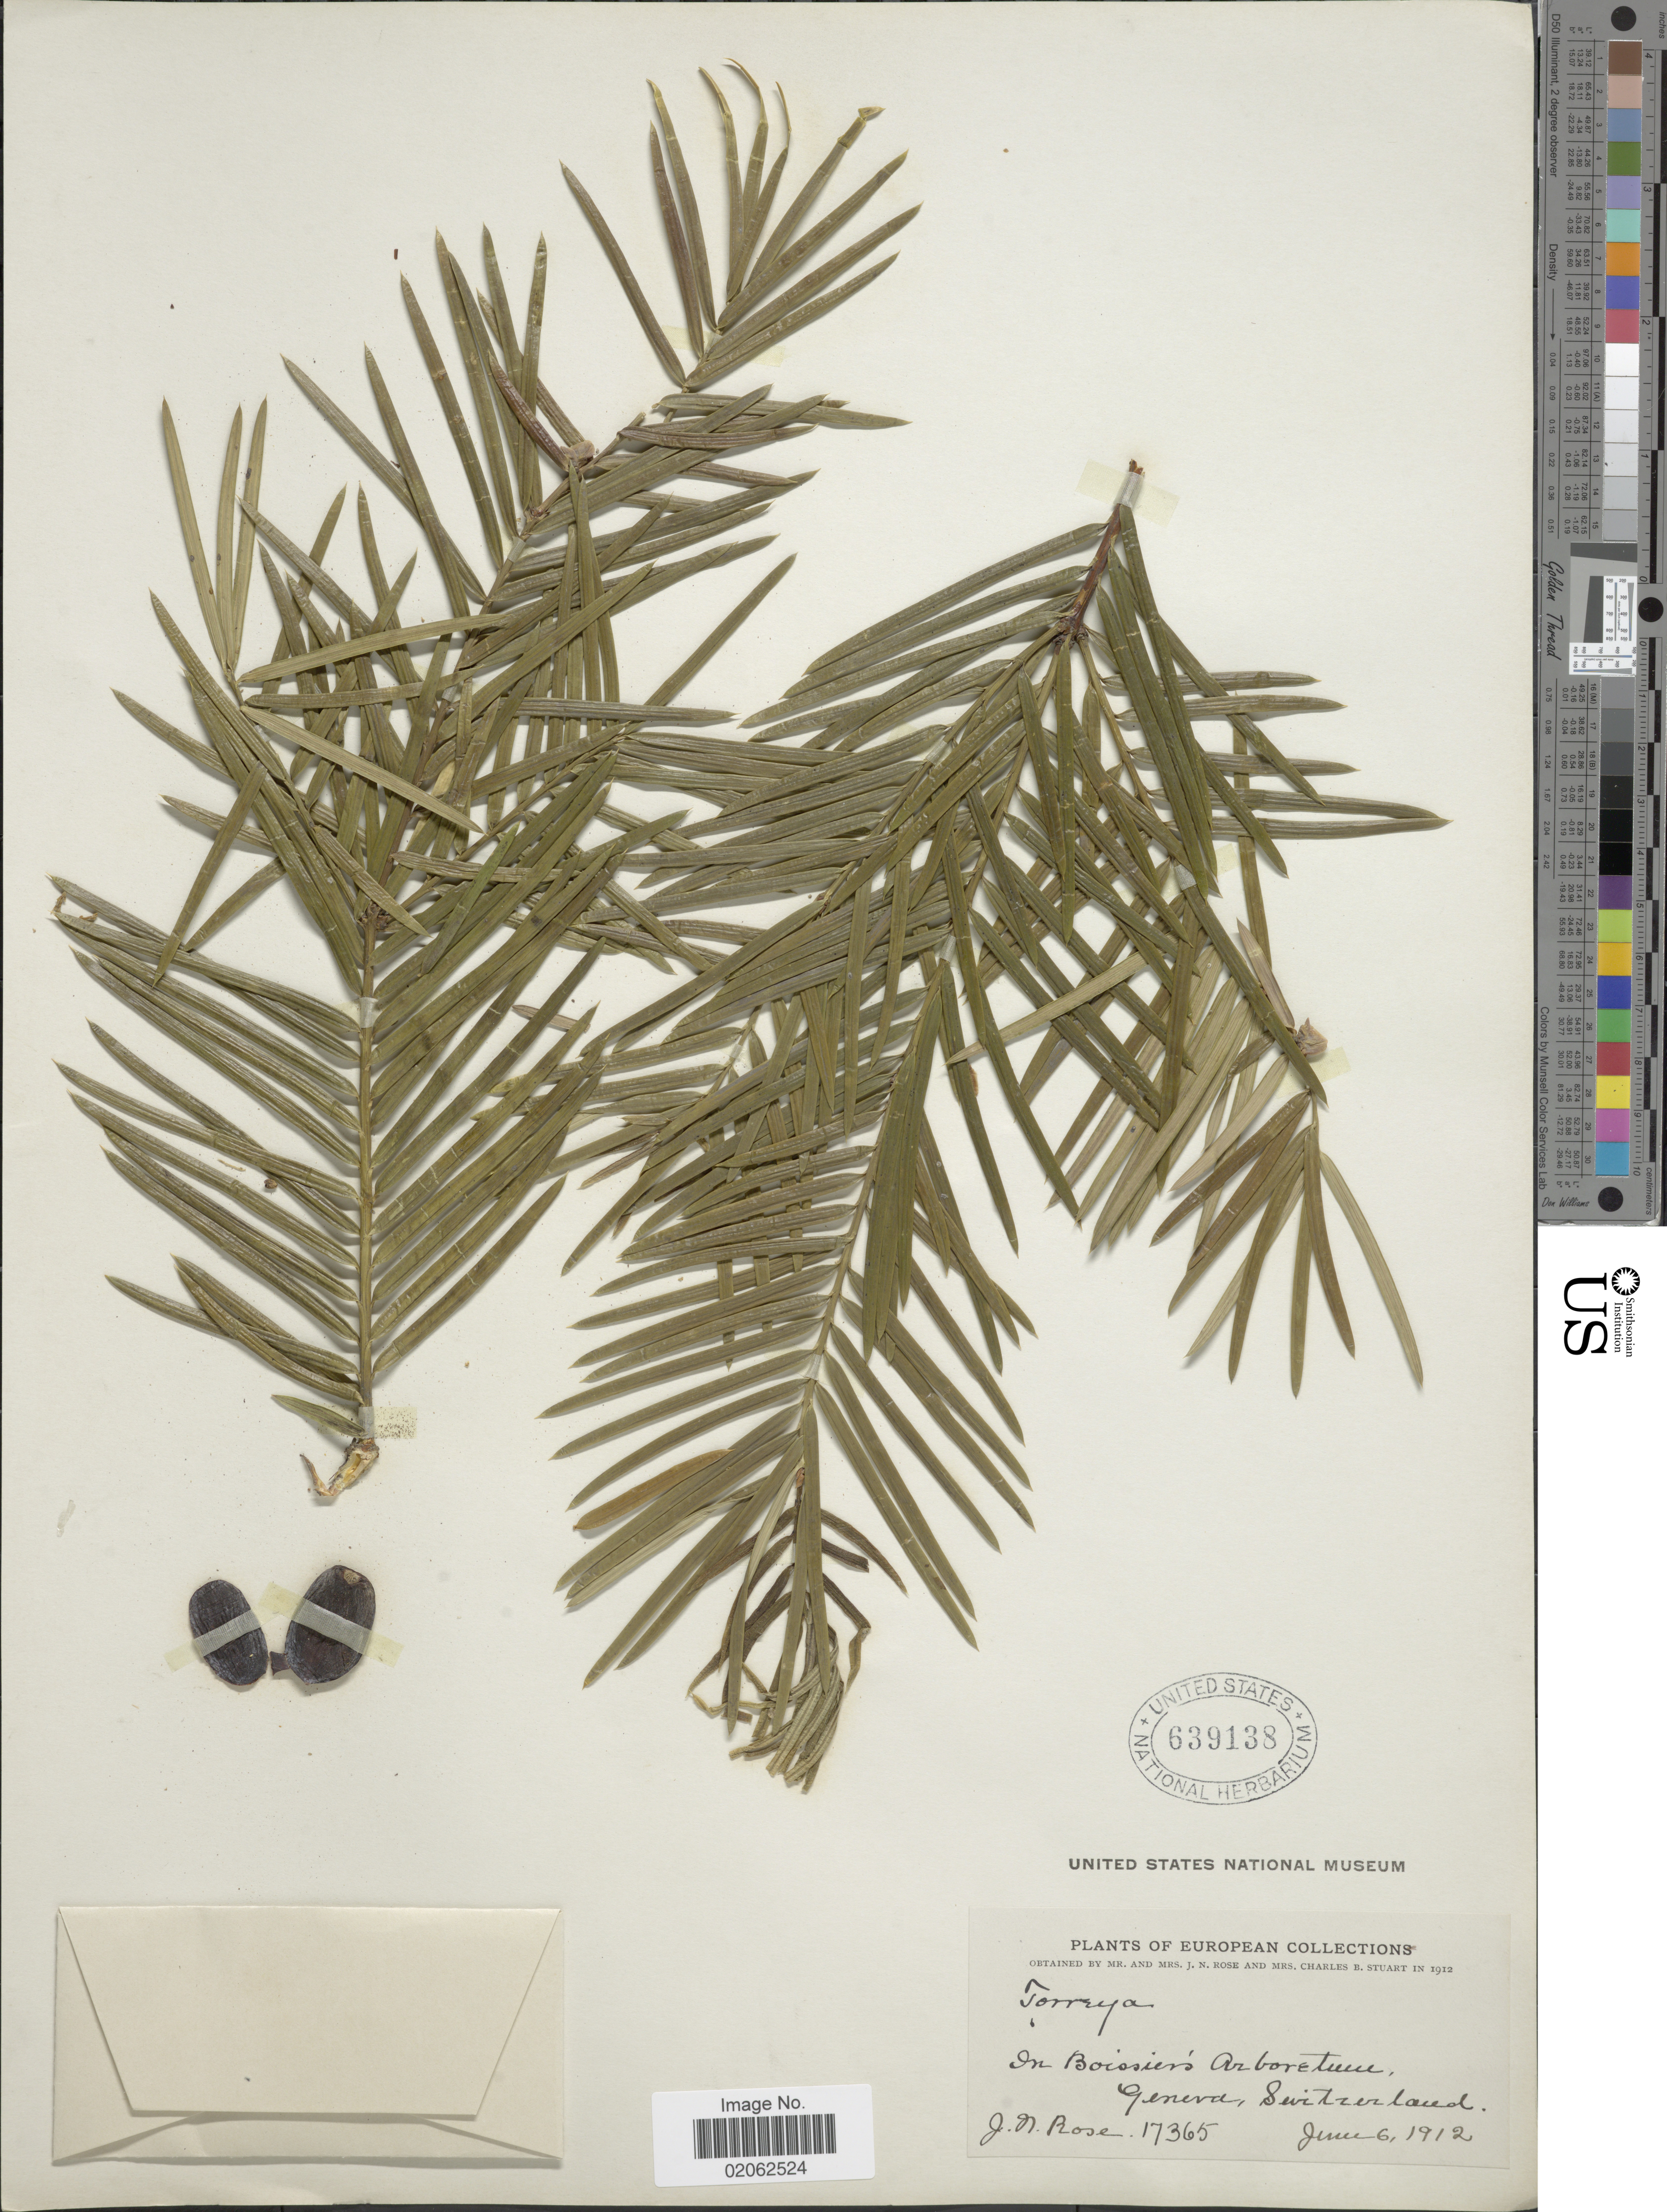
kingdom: Plantae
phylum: Tracheophyta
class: Pinopsida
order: Pinales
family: Taxaceae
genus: Torreya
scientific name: Torreya californica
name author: Torr.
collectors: J. N. Rose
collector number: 17365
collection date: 1912-06-06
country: Switzerland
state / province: Genève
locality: In boissiens Arboretum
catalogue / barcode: US 639138